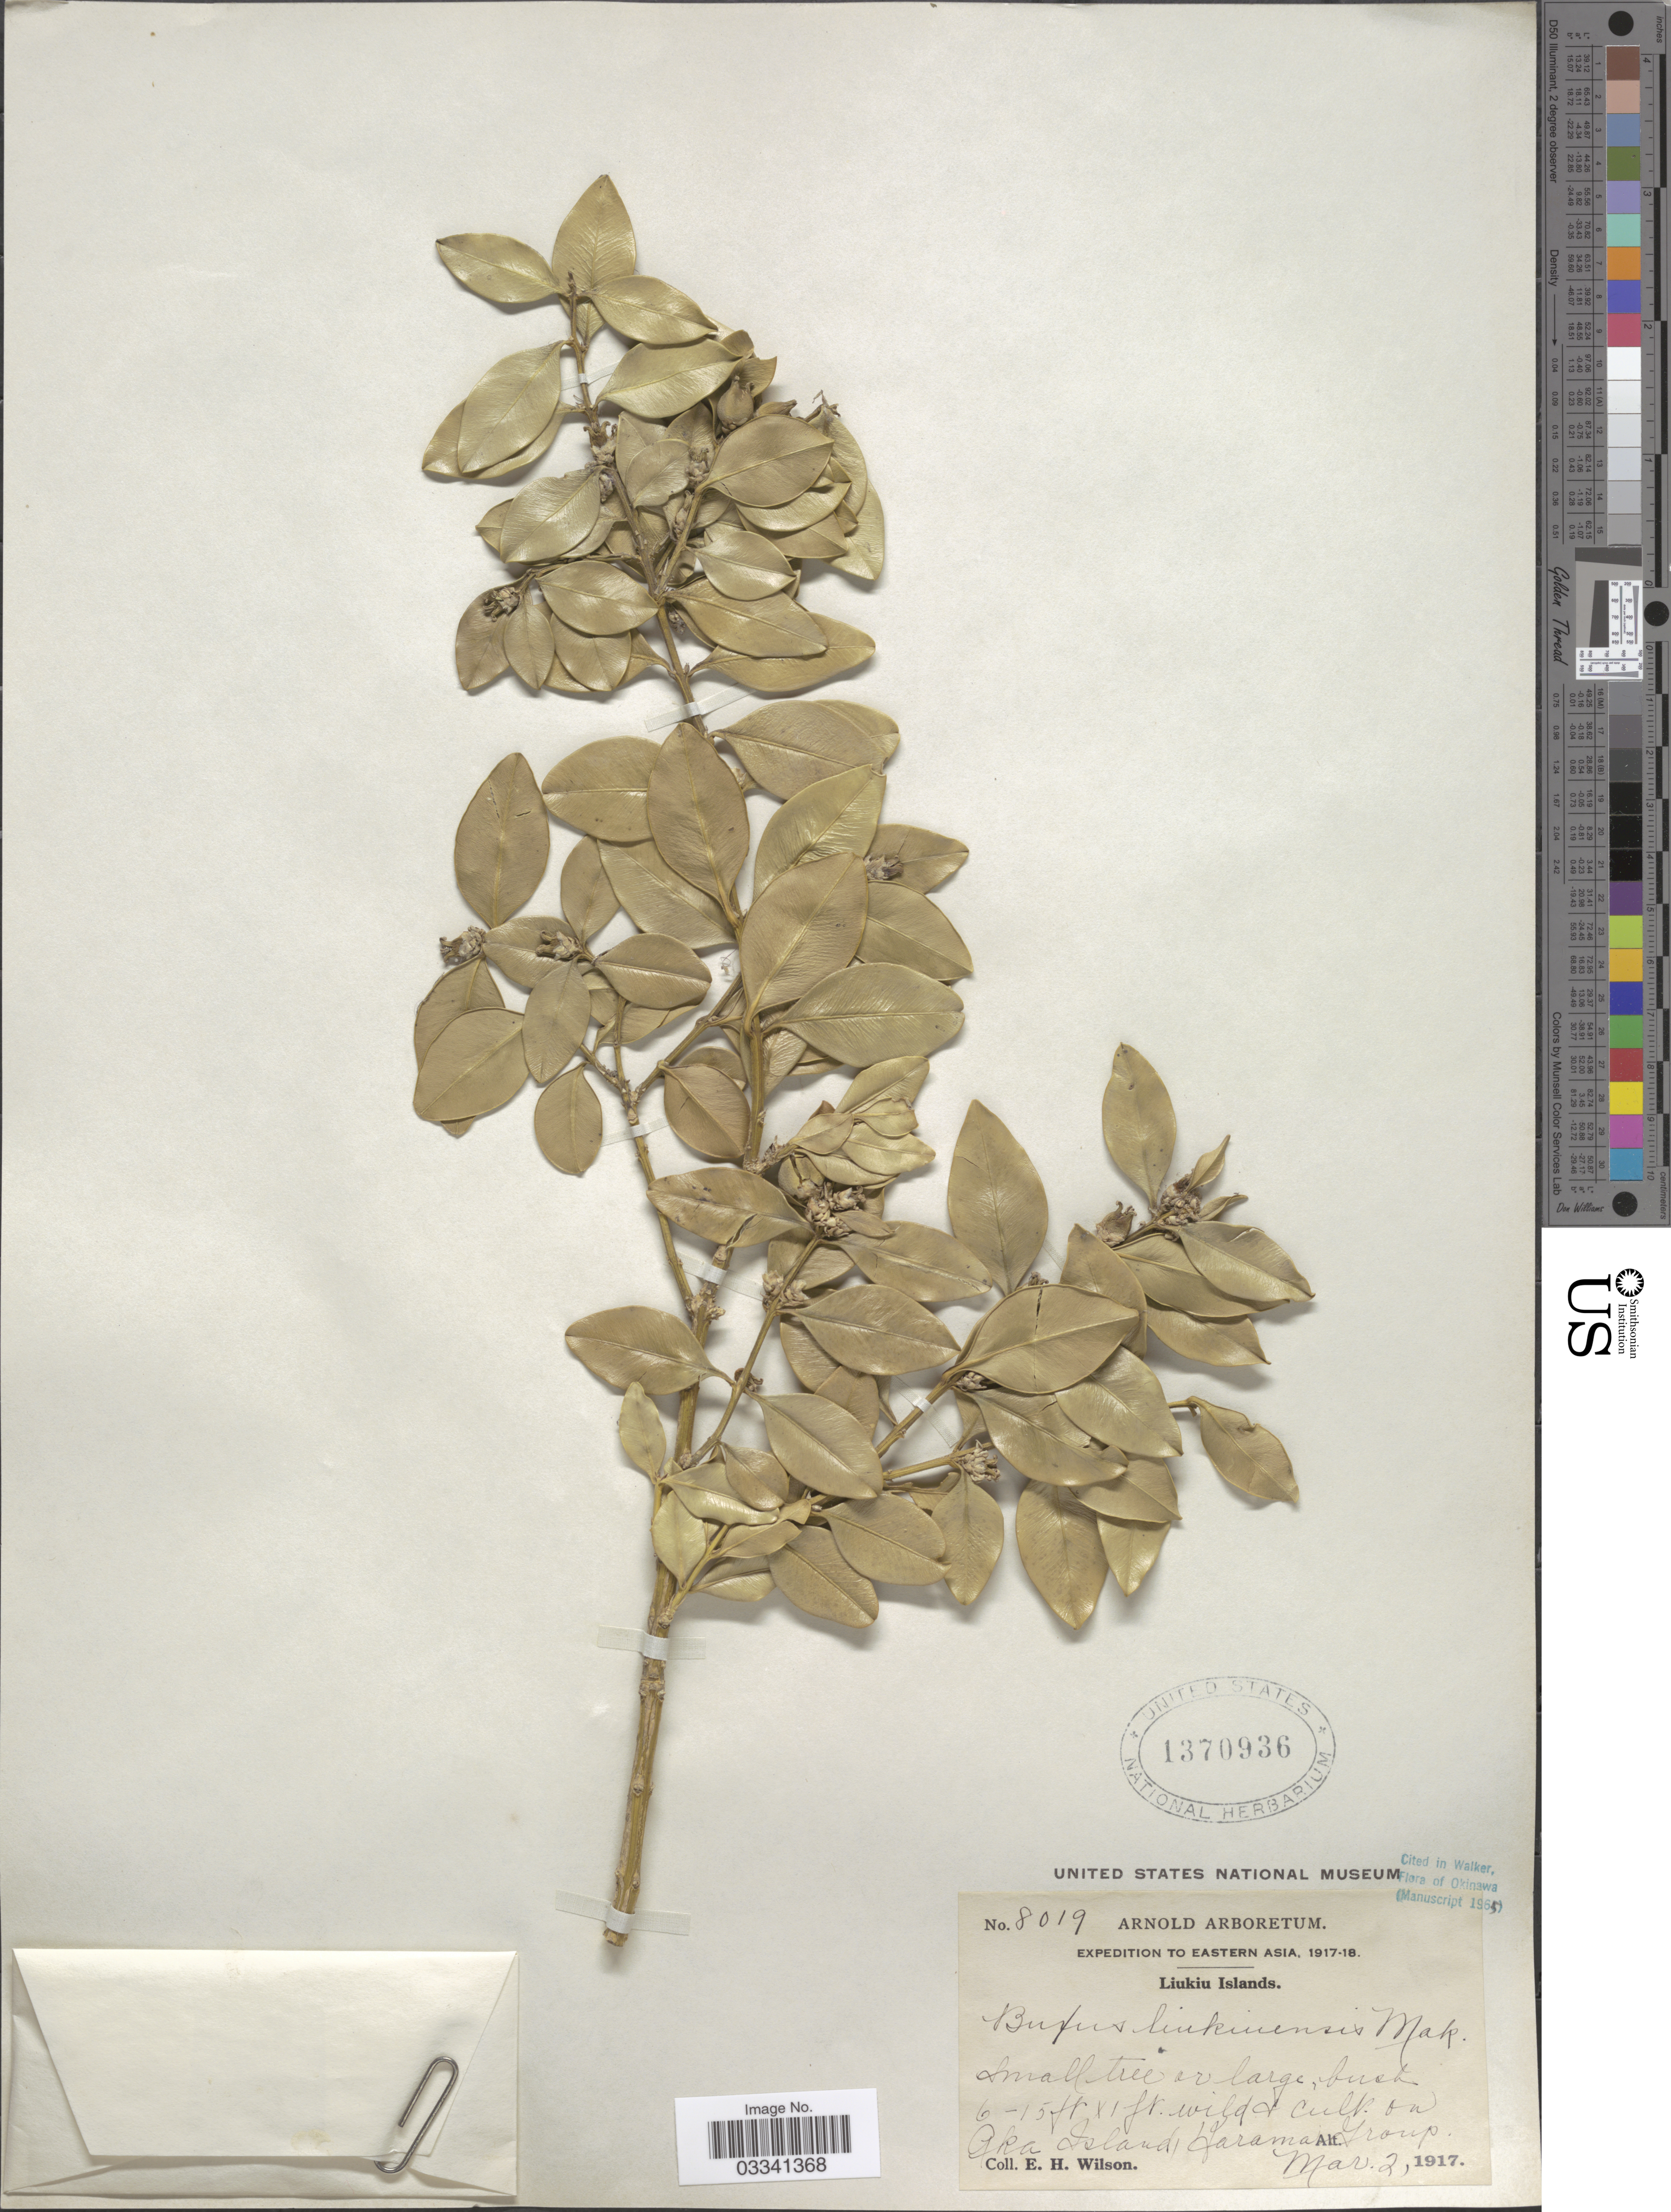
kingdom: Plantae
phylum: Tracheophyta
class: Magnoliopsida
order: Buxales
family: Buxaceae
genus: Buxus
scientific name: Buxus liukiuensis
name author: Makino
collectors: E. Wilson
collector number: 8019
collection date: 1917-03-02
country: Japan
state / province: Okinawa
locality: Eastern Asia. Liukiu Islands. Aka Island, Karama Group.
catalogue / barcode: US 1370936